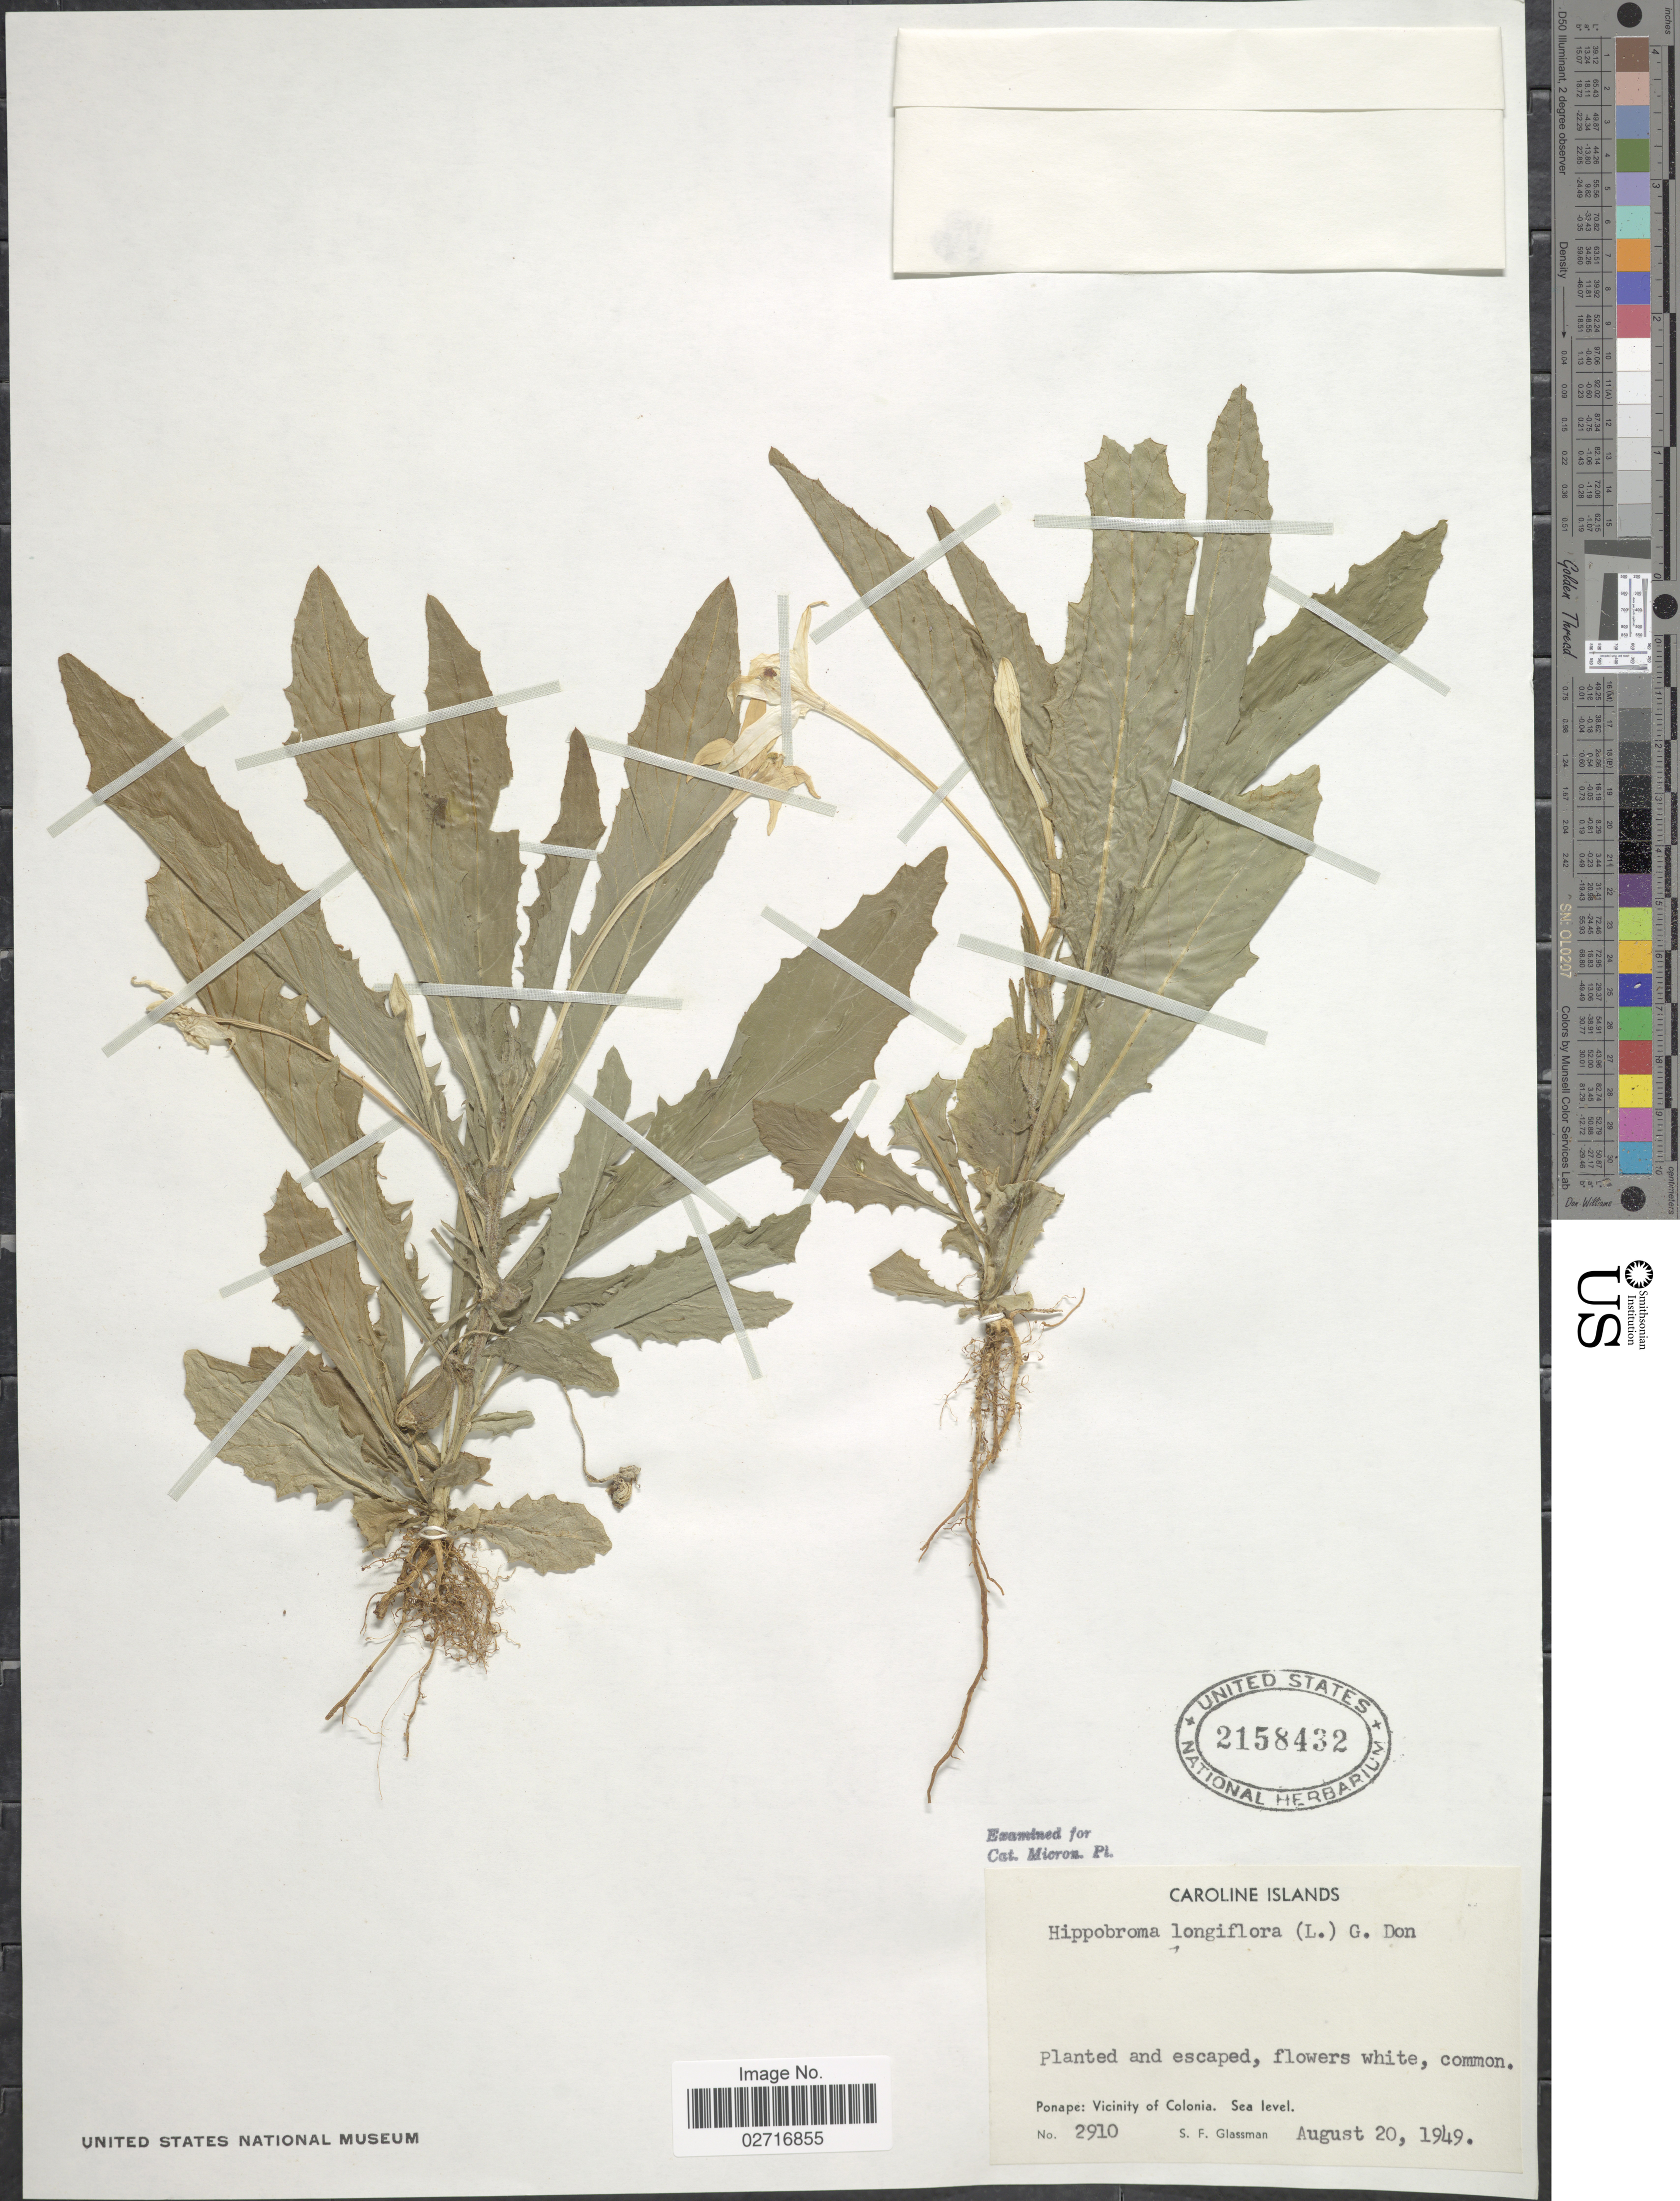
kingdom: Plantae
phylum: Tracheophyta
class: Magnoliopsida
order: Asterales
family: Campanulaceae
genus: Hippobroma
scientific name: Hippobroma longiflora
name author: (L.) G. Don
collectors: S. F. Glassman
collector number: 2910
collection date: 1949-08-20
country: Micronesia, Federated States of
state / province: Pohnpei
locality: Caroline Islands, planted and escaped, Ponape: Vicinity of Colonia.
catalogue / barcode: US 2158432